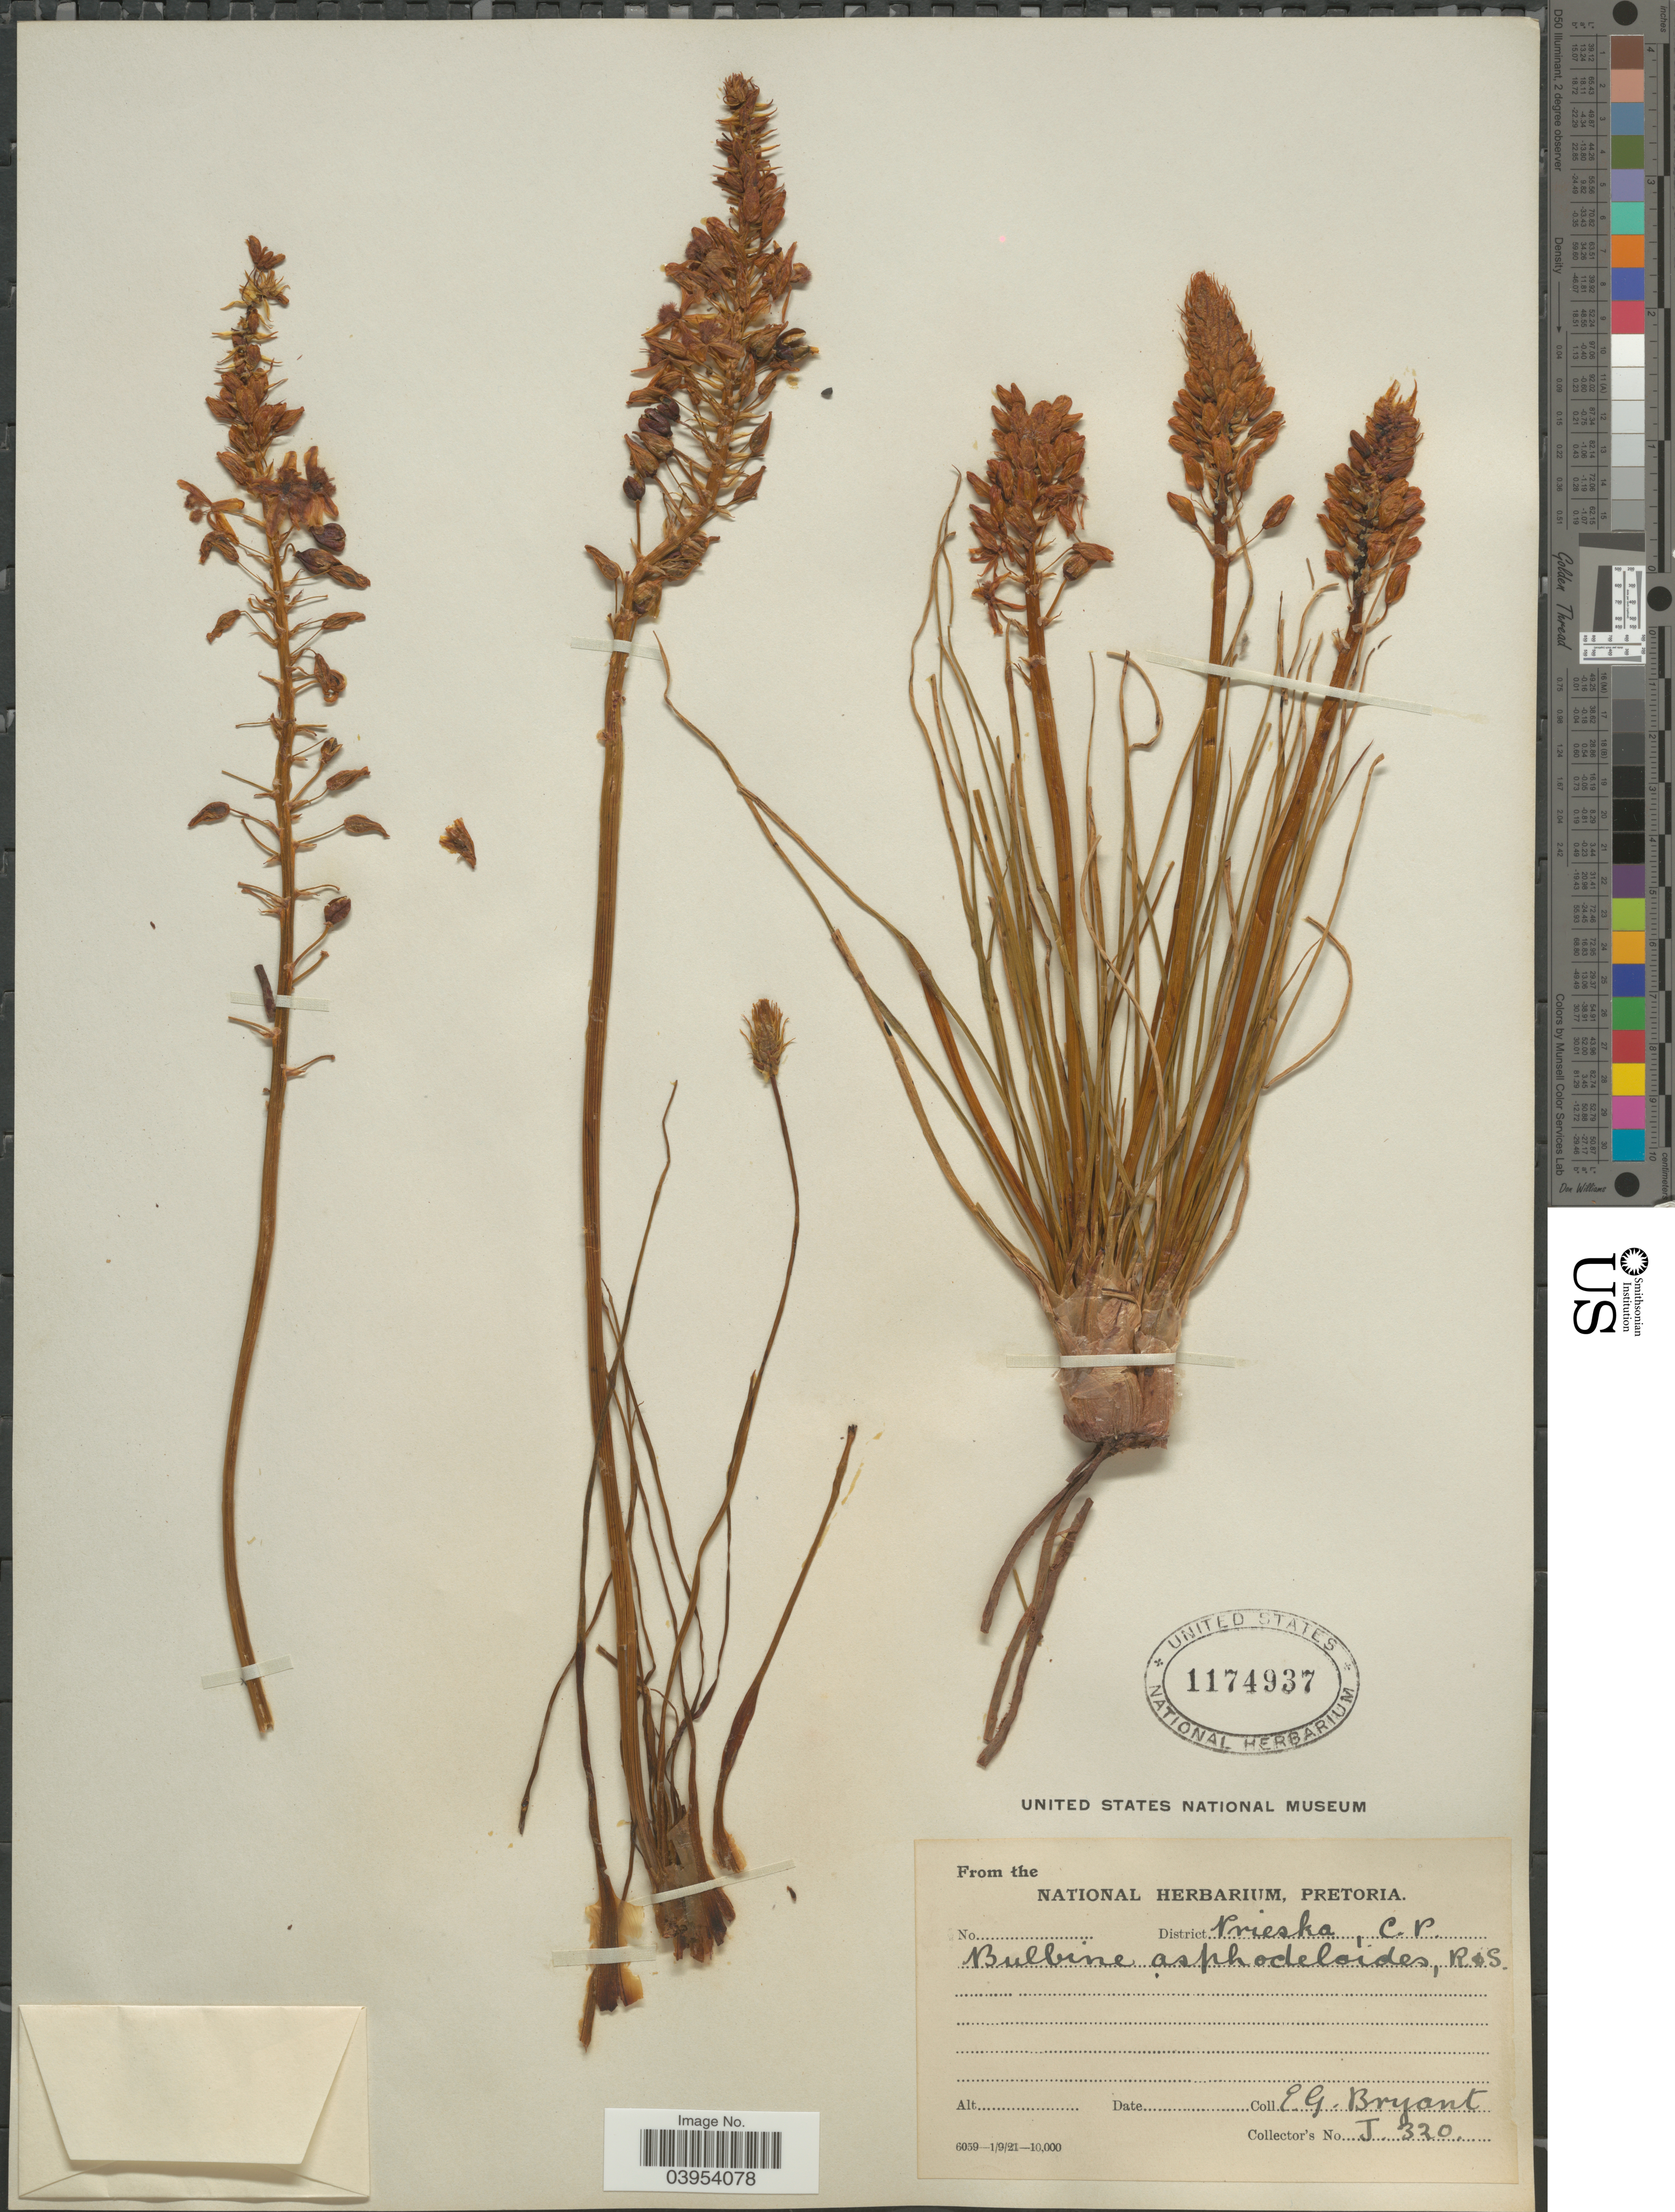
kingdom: Plantae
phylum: Tracheophyta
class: Liliopsida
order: Asparagales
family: Asphodelaceae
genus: Bulbine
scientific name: Bulbine asphodeloides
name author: (L.) Spreng.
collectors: E. Bryant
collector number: J320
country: South Africa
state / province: Northern Cape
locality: District Prieska. C P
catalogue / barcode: US 1174937